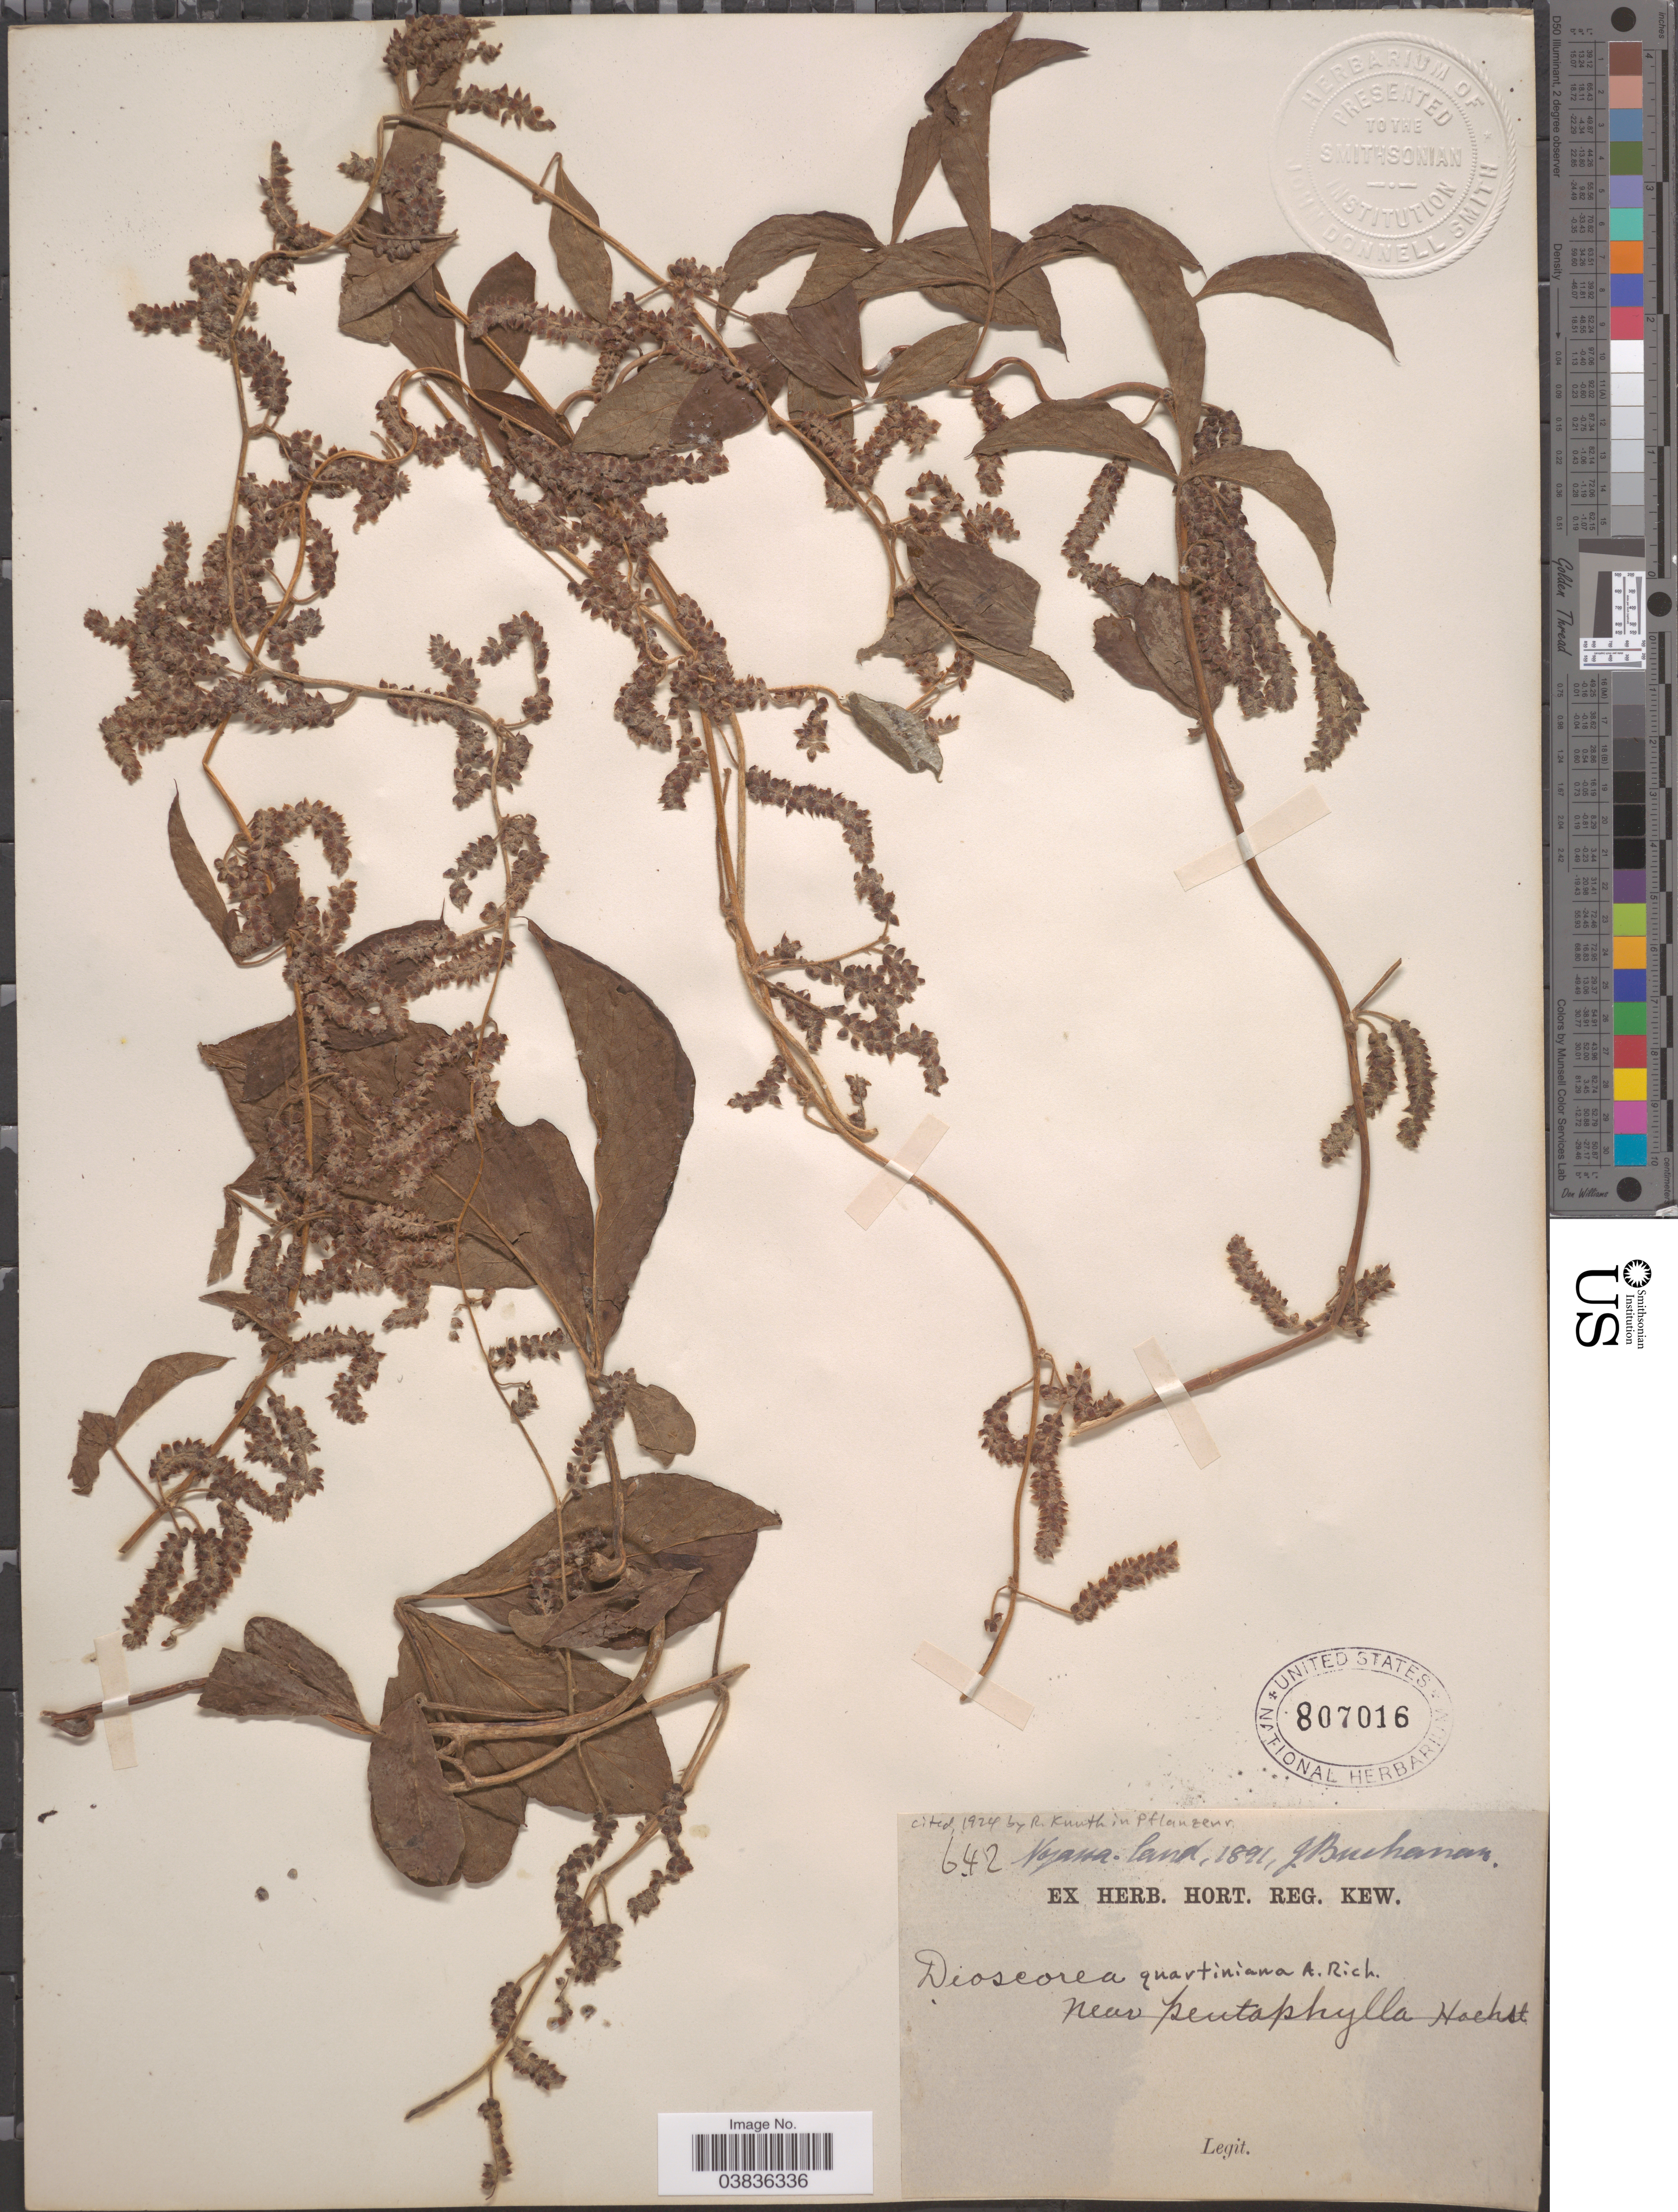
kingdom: Plantae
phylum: Tracheophyta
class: Liliopsida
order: Dioscoreales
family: Dioscoreaceae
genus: Dioscorea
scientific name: Dioscorea quartiniana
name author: A. Rich.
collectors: J. Buchanan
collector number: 642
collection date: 1891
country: Malawi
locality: Nyassa land.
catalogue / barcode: US 807016